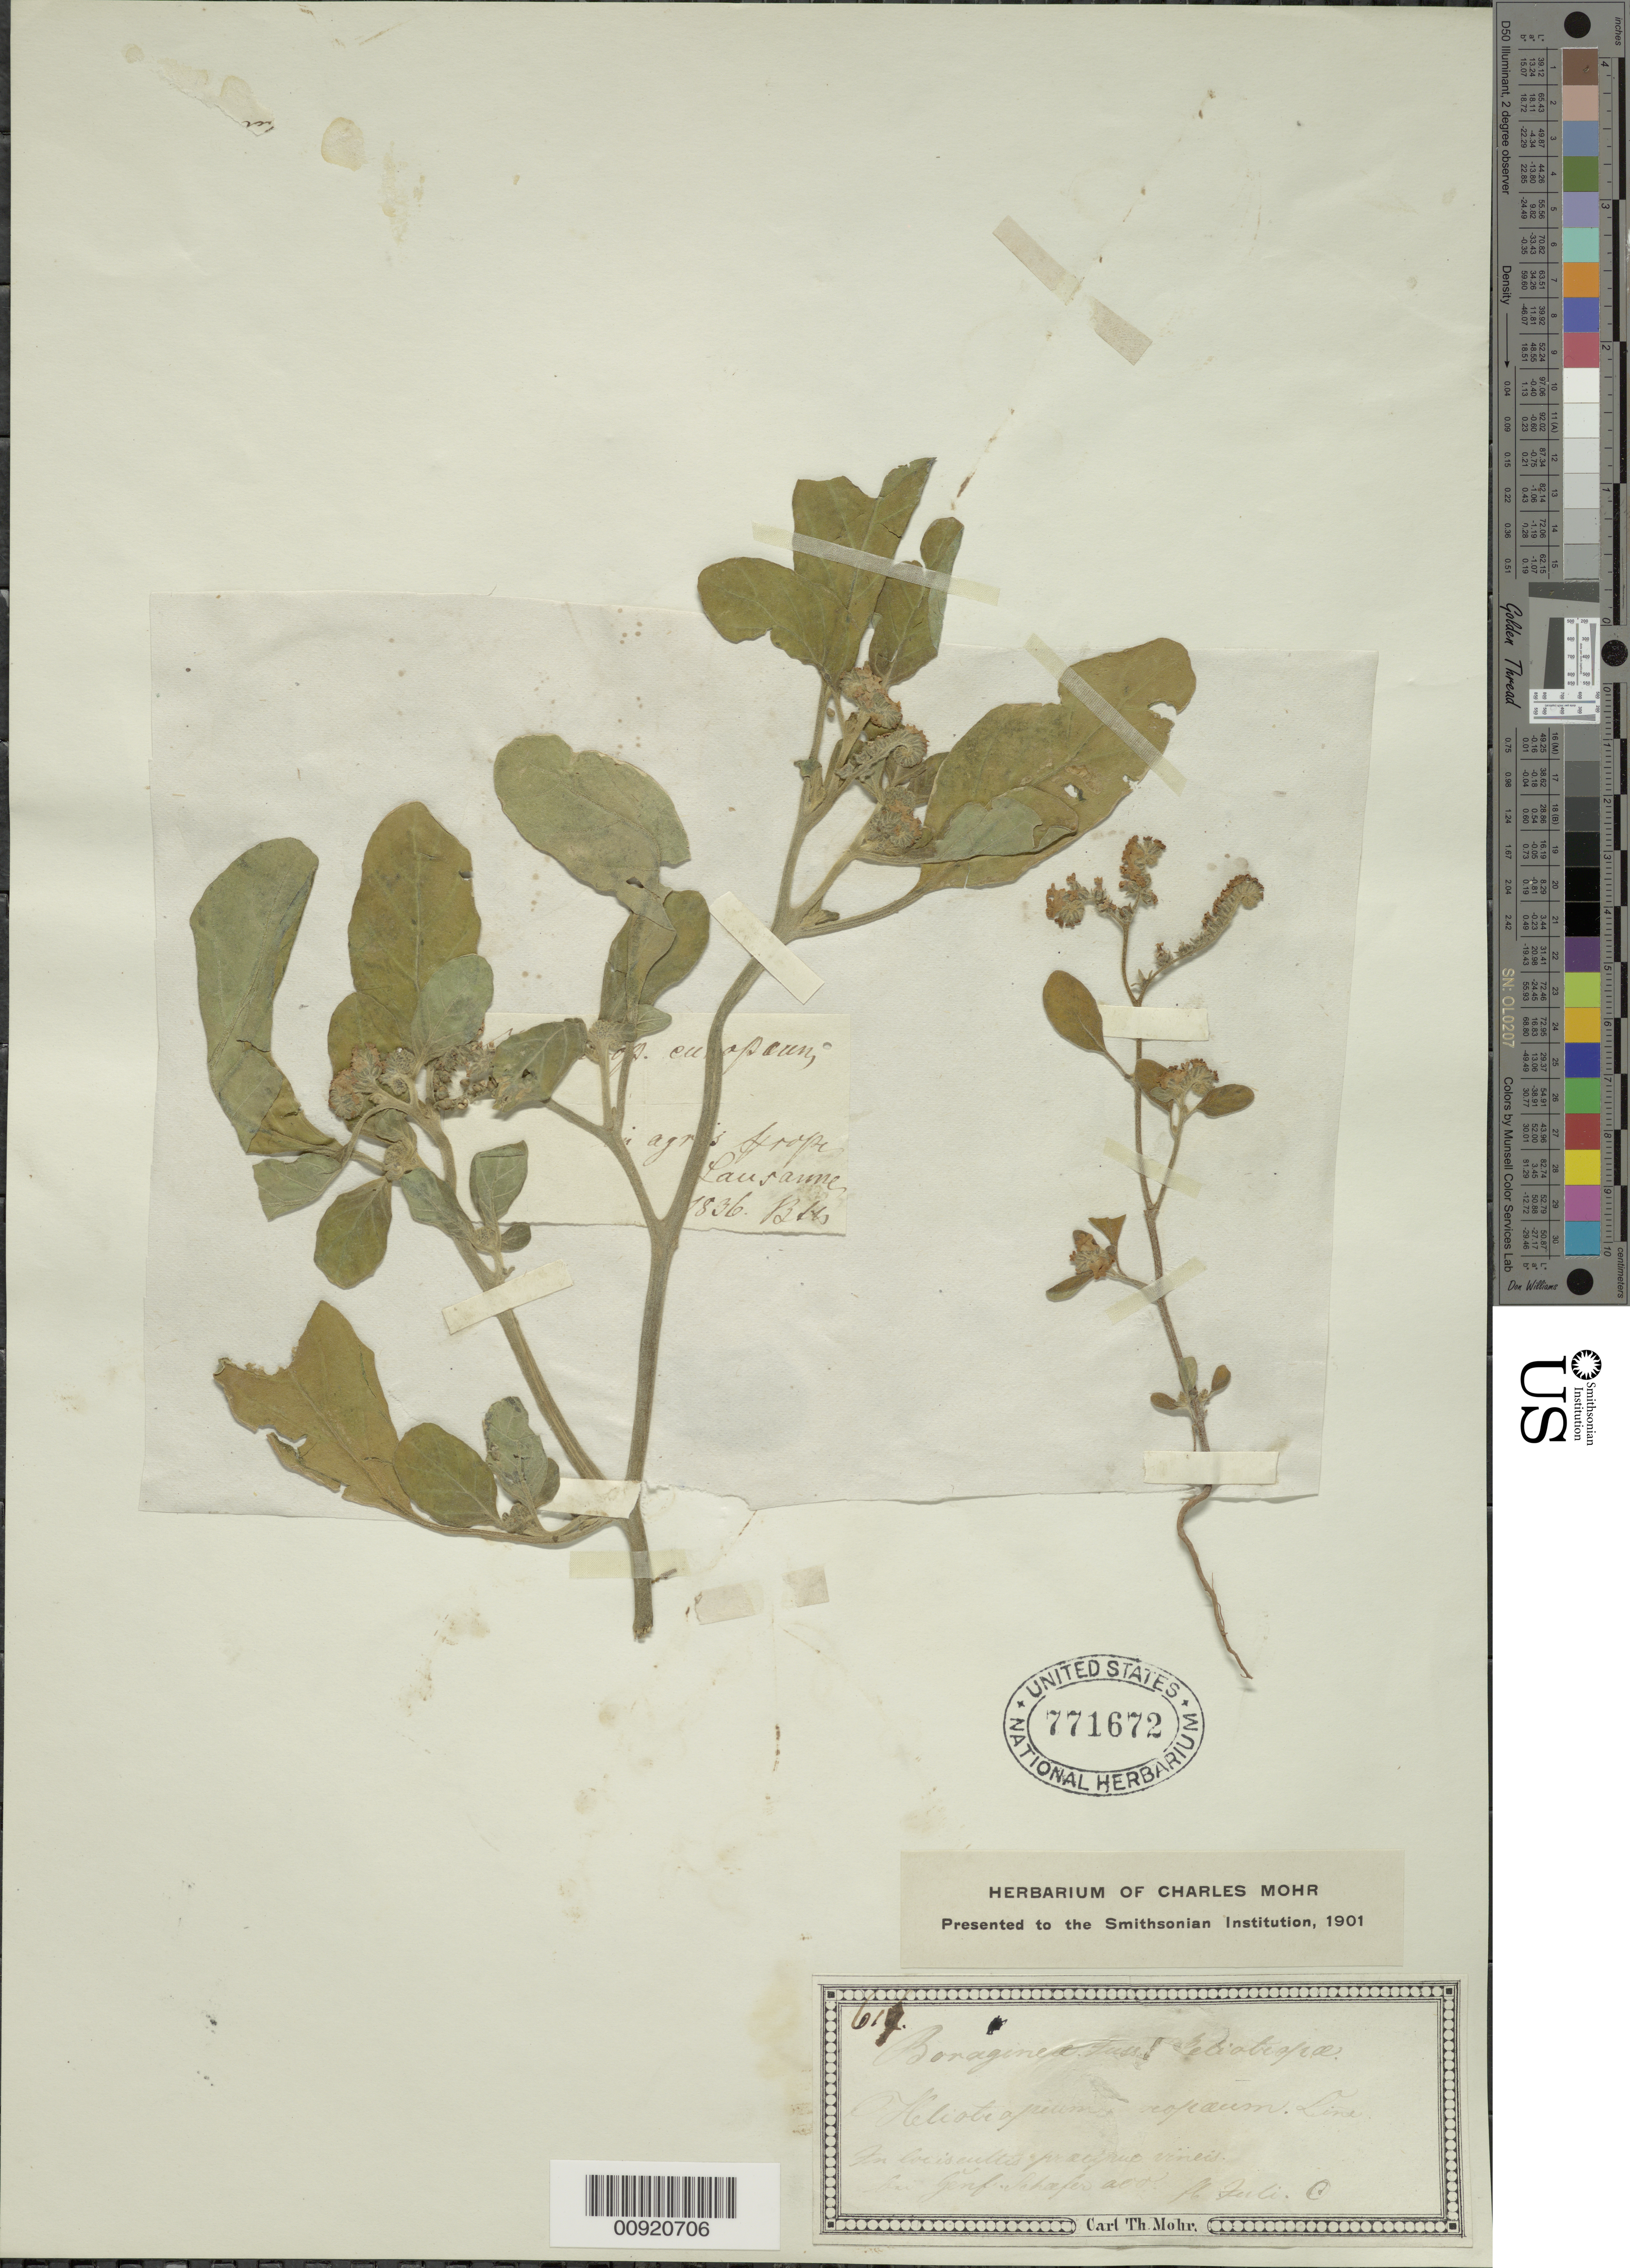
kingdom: Plantae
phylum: Tracheophyta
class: Magnoliopsida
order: Boraginales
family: Heliotropiaceae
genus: Heliotropium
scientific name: Heliotropium europaeum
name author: L.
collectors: Juli, M.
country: Switzerland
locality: In locis eultis [ ] vineis. Bei genf. Schafer [ ]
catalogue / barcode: US 771672